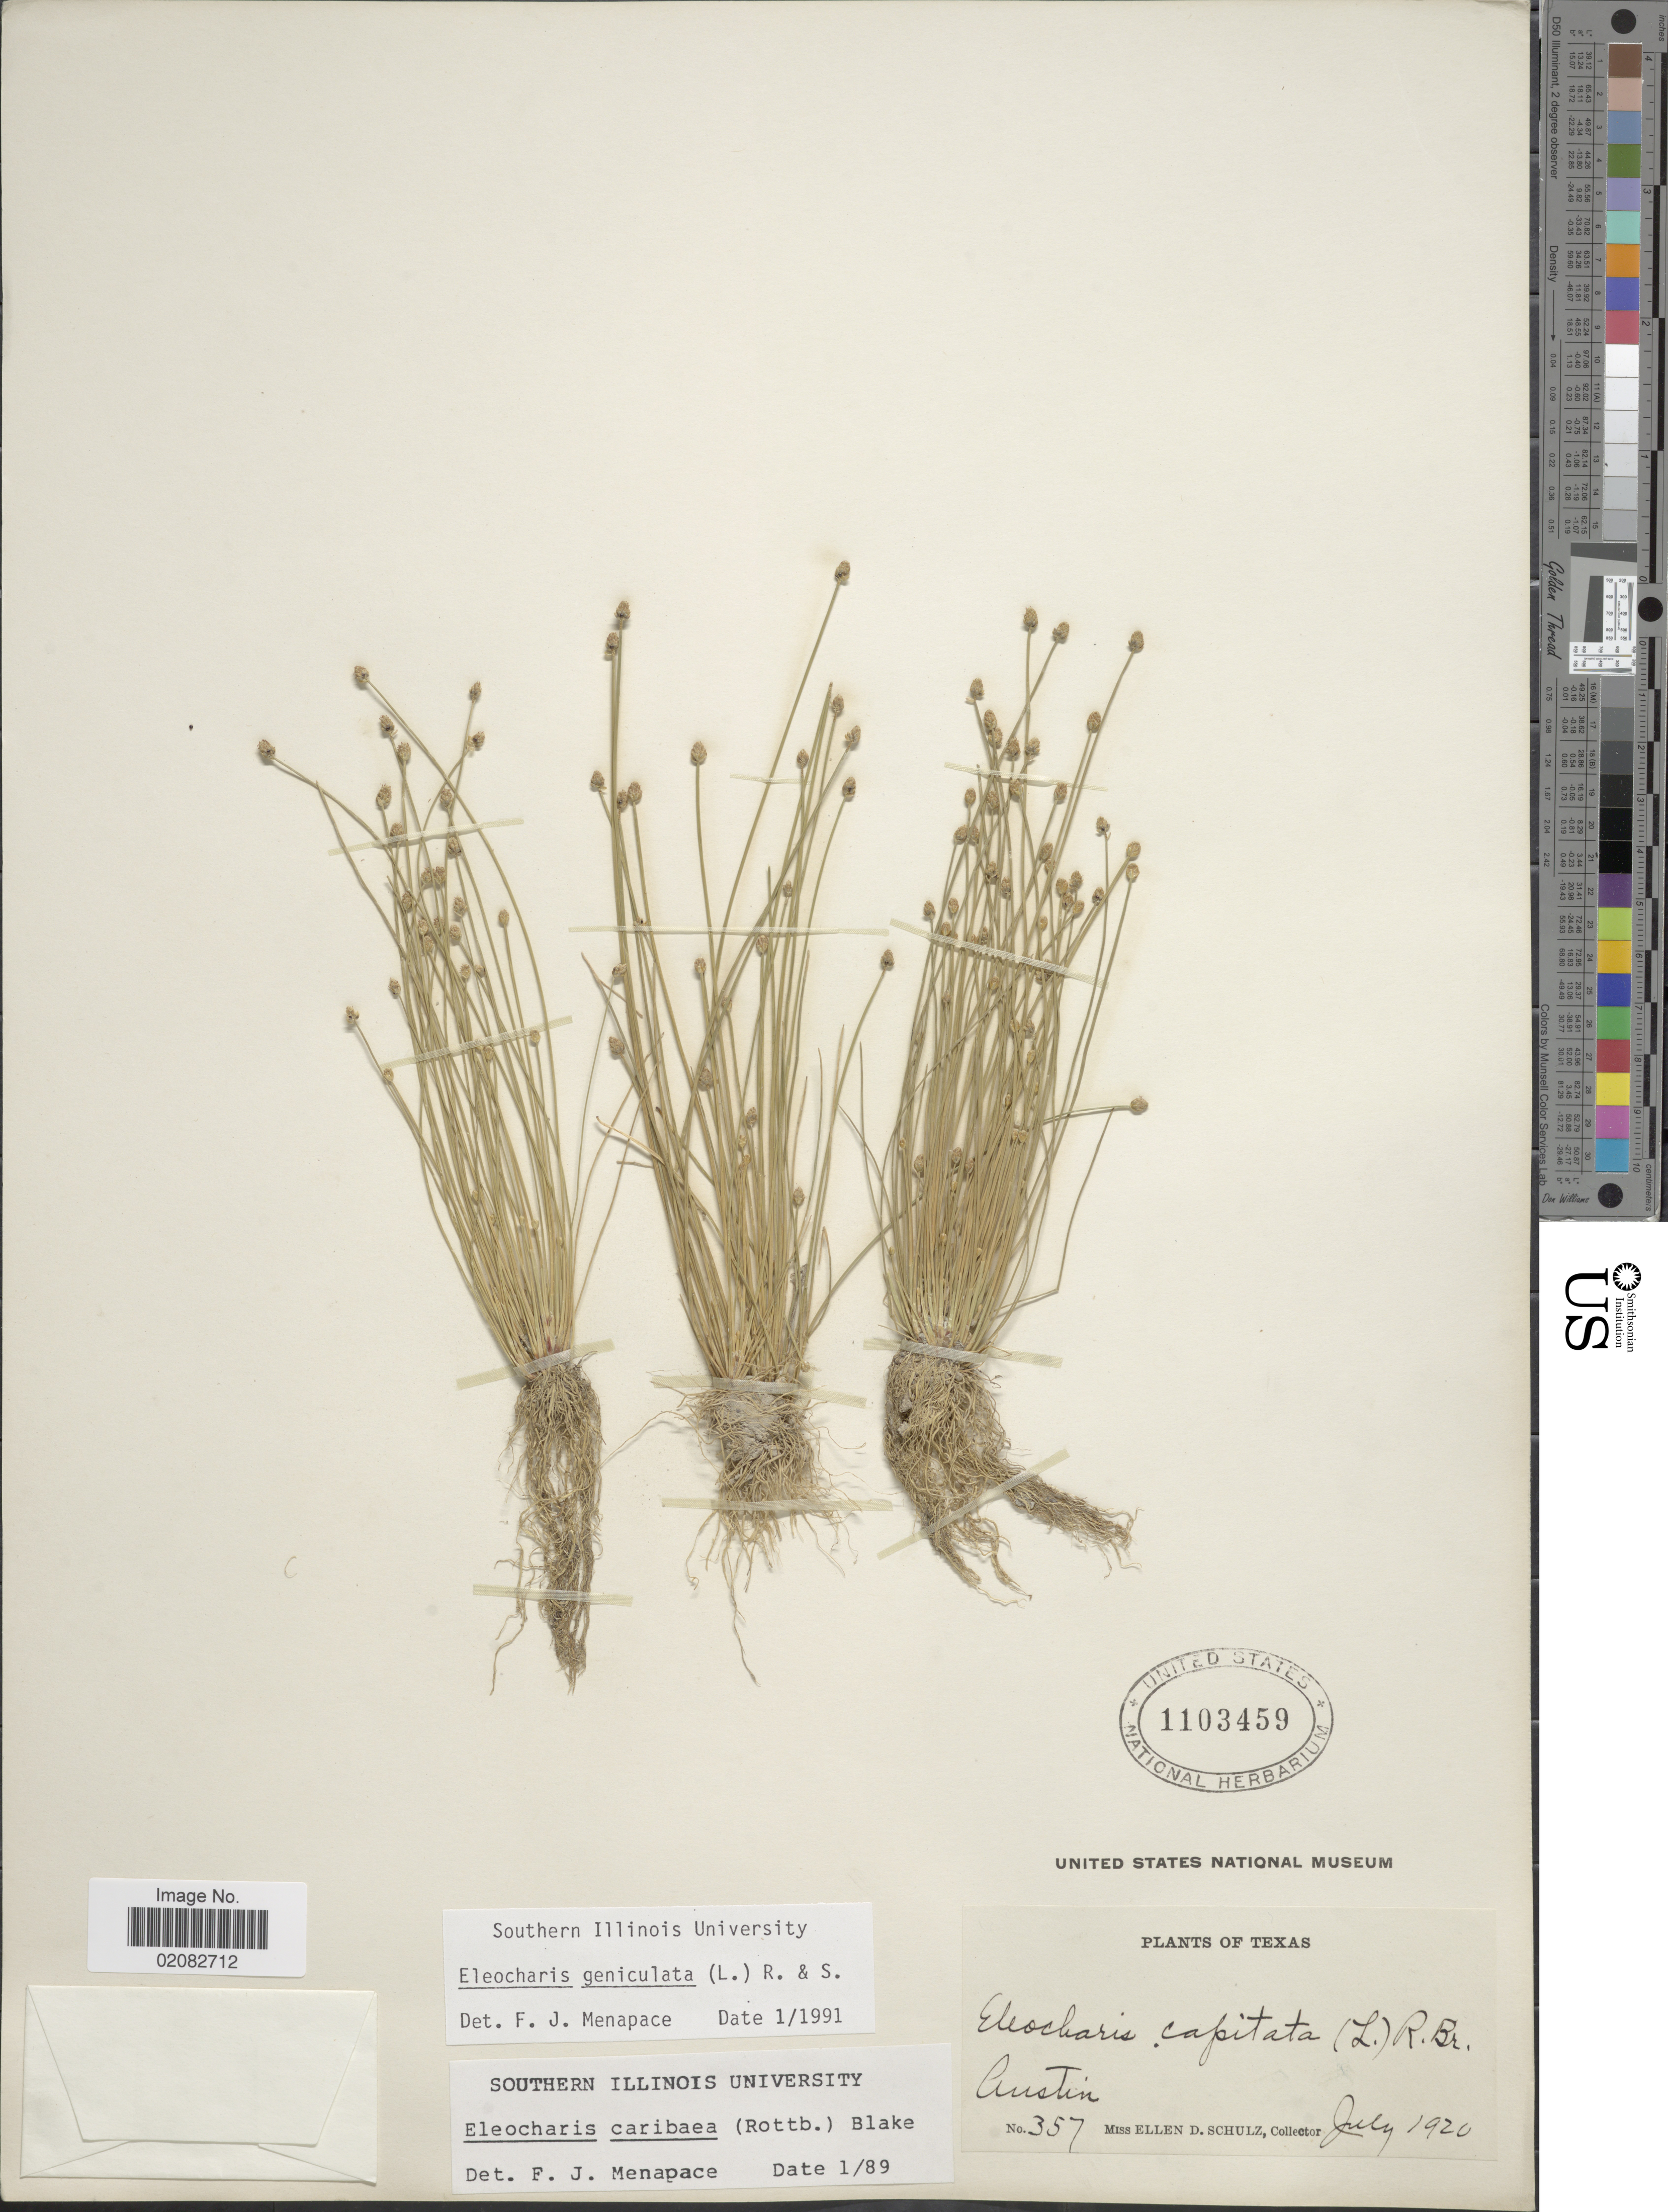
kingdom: Plantae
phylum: Tracheophyta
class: Liliopsida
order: Poales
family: Cyperaceae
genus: Eleocharis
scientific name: Eleocharis geniculata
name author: (L.) Roem. & Schult.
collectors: E. D. Schulz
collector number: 357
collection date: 1920-07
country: United States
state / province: Texas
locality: Austin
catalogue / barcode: US 1103459